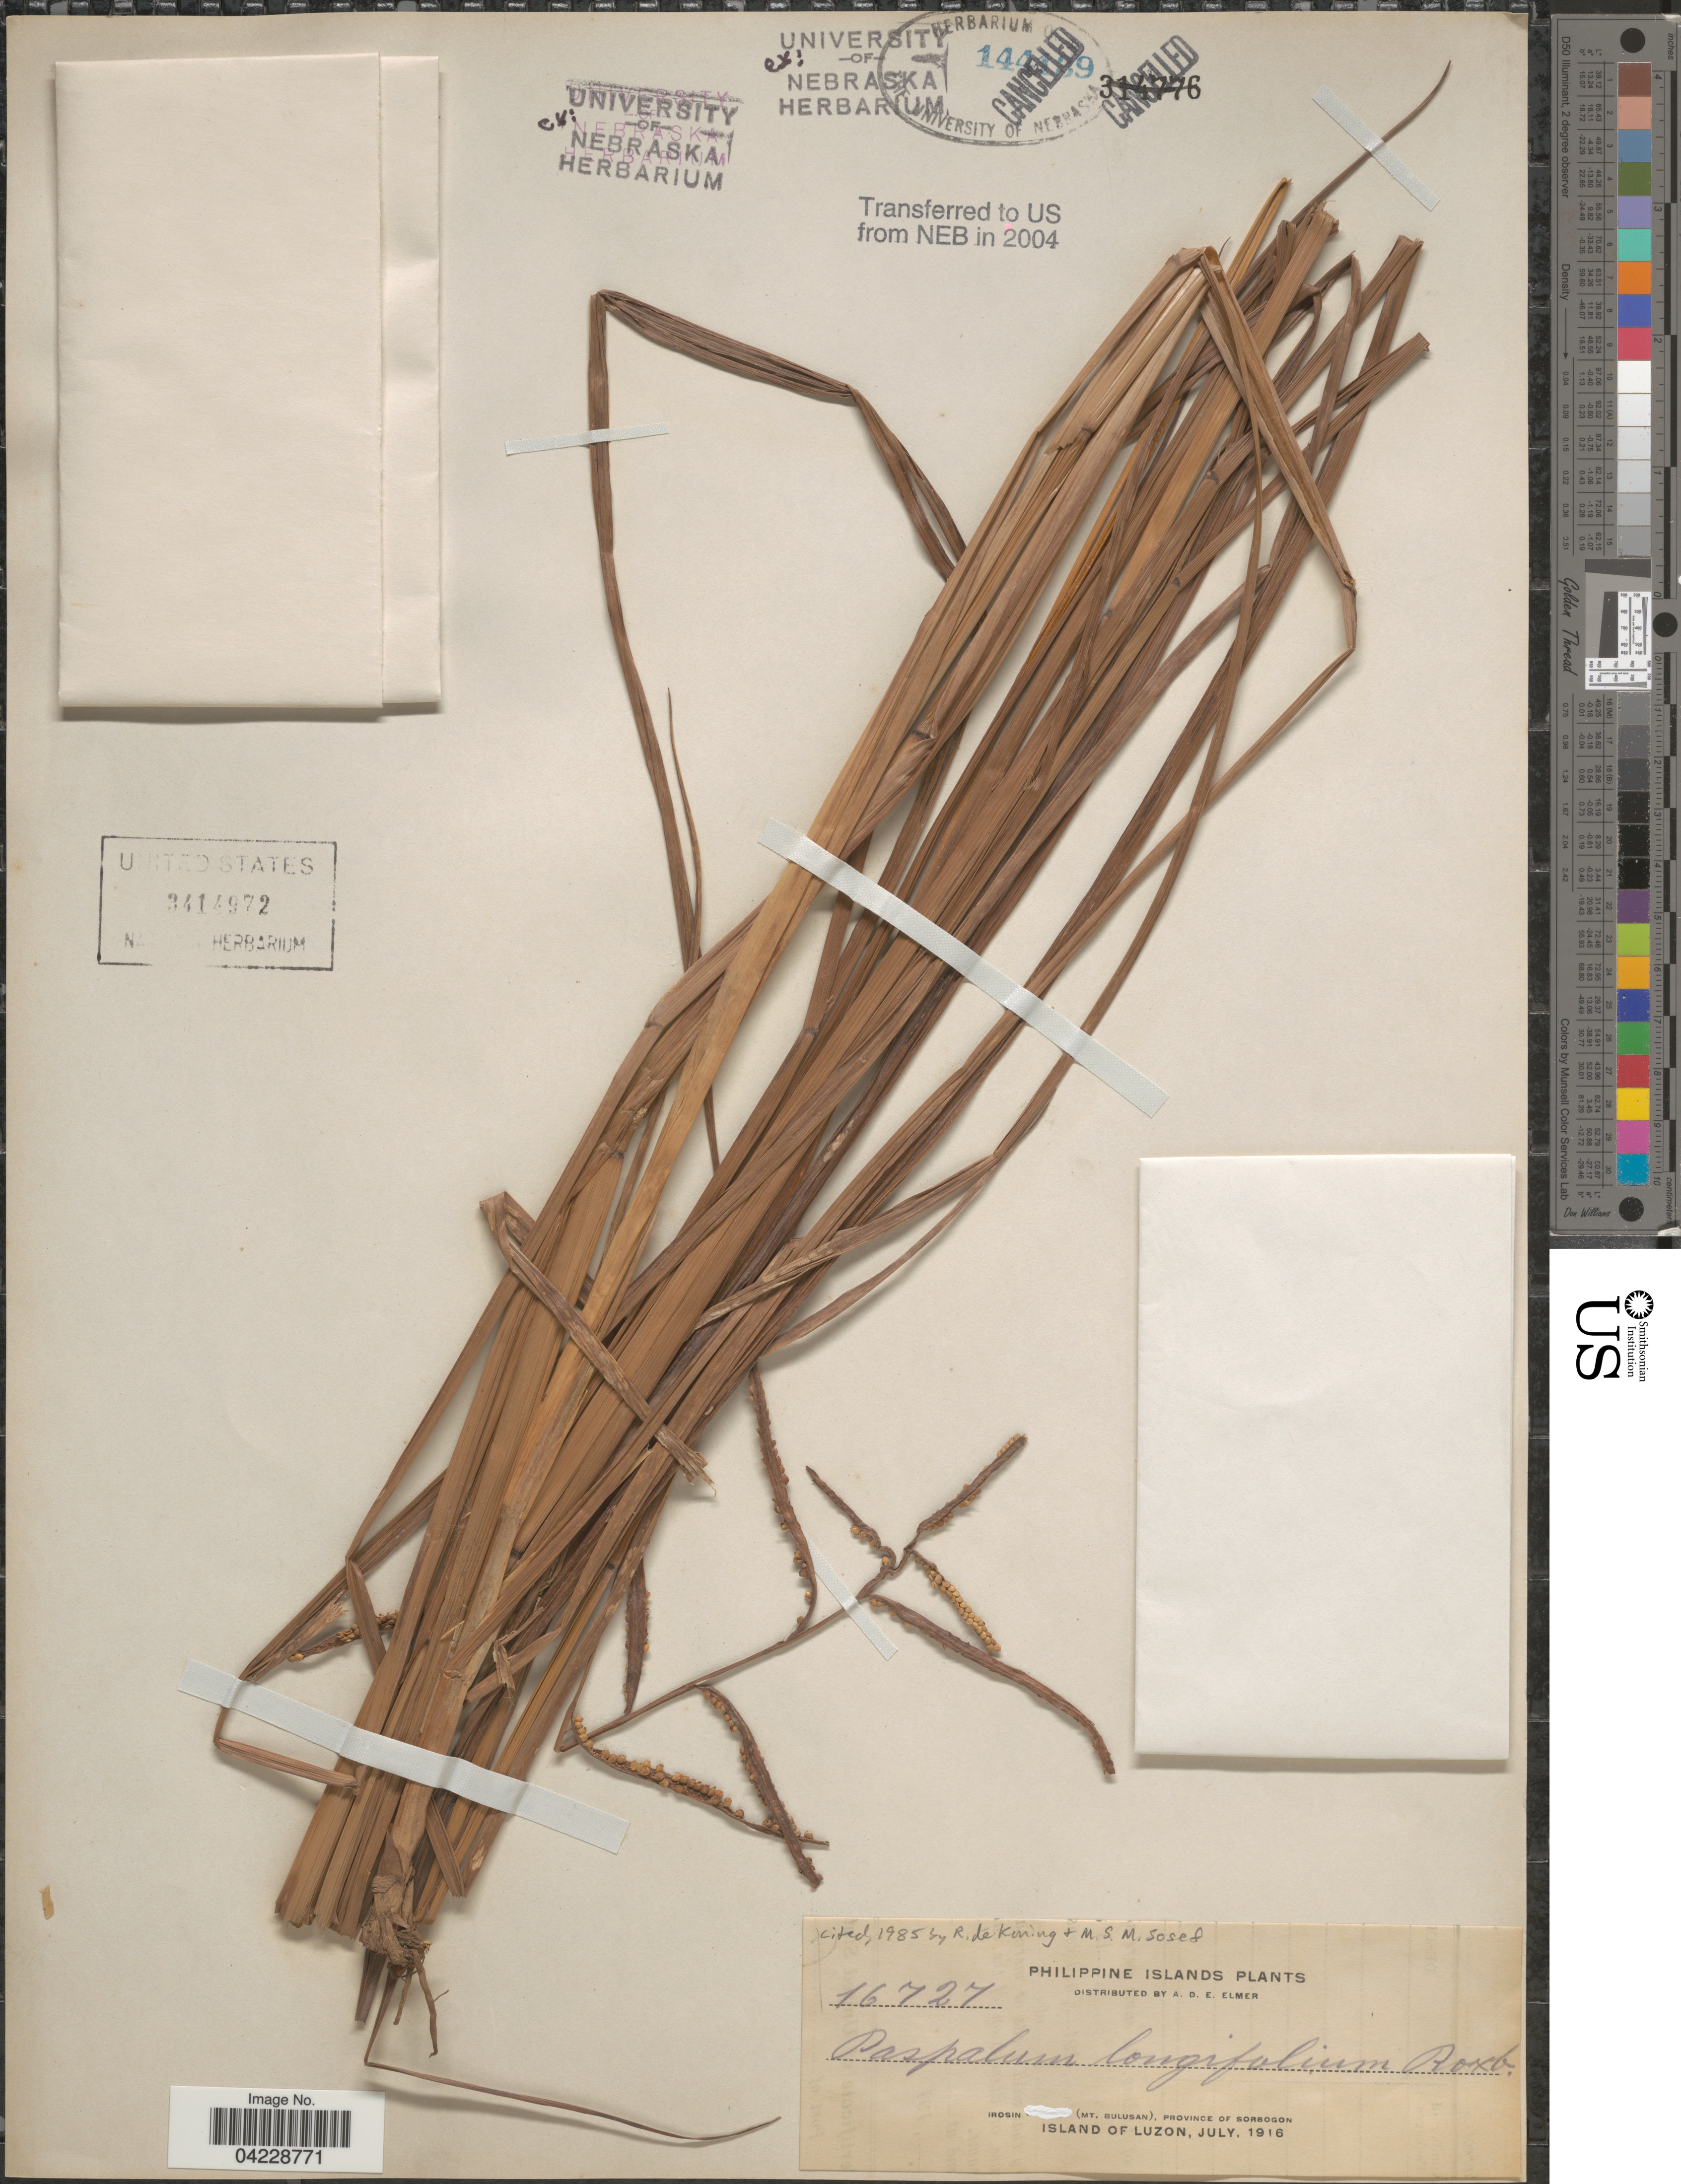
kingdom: Plantae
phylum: Tracheophyta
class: Liliopsida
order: Poales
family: Poaceae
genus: Paspalum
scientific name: Paspalum longifolium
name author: Roxb.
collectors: A. D. E. Elmer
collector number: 16727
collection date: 1916-07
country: Philippines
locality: Irosin (Mt. Bulusan), Province of Sorsogon. Island of Luzon.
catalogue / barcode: US 3414972